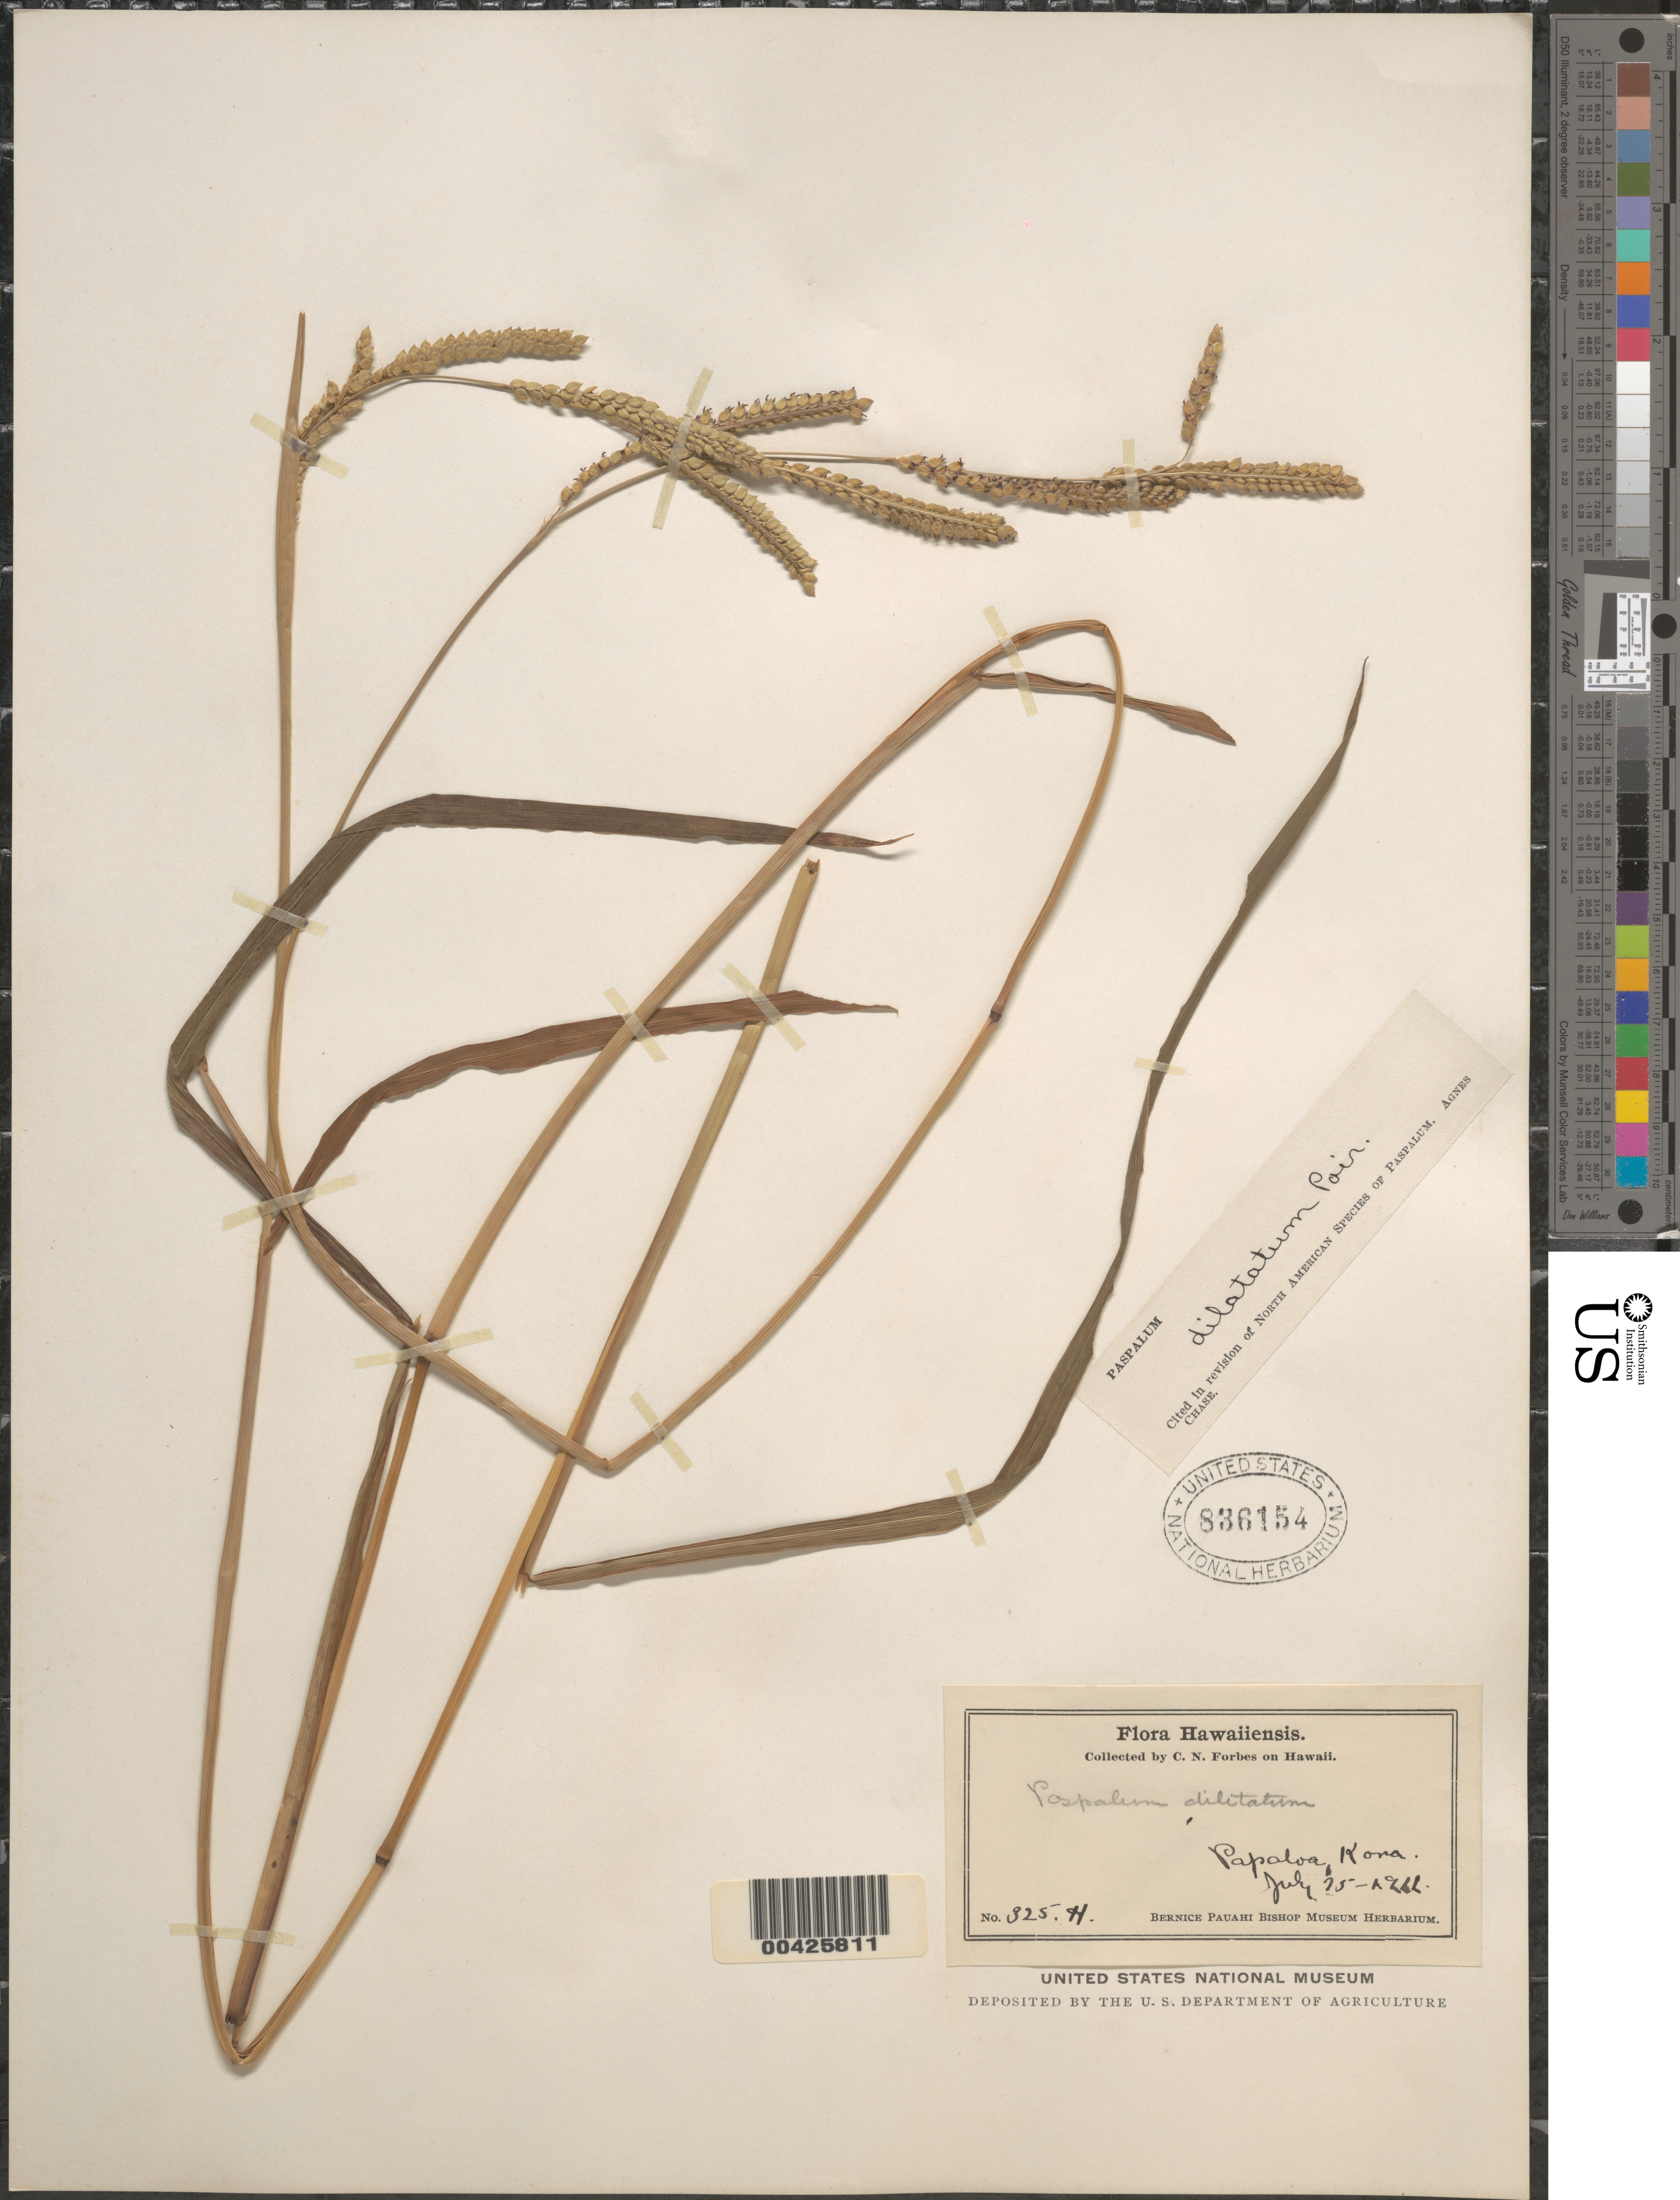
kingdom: Plantae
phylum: Tracheophyta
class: Liliopsida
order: Poales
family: Poaceae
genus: Paspalum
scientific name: Paspalum dilatatum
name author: Poir. in Lam.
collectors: C. N. Forbes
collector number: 325.H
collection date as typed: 25 Jul 1911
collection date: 1911-07-25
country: United States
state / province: Hawaii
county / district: Hawaii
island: Hawaii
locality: Papaloa, Kona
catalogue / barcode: US 836154